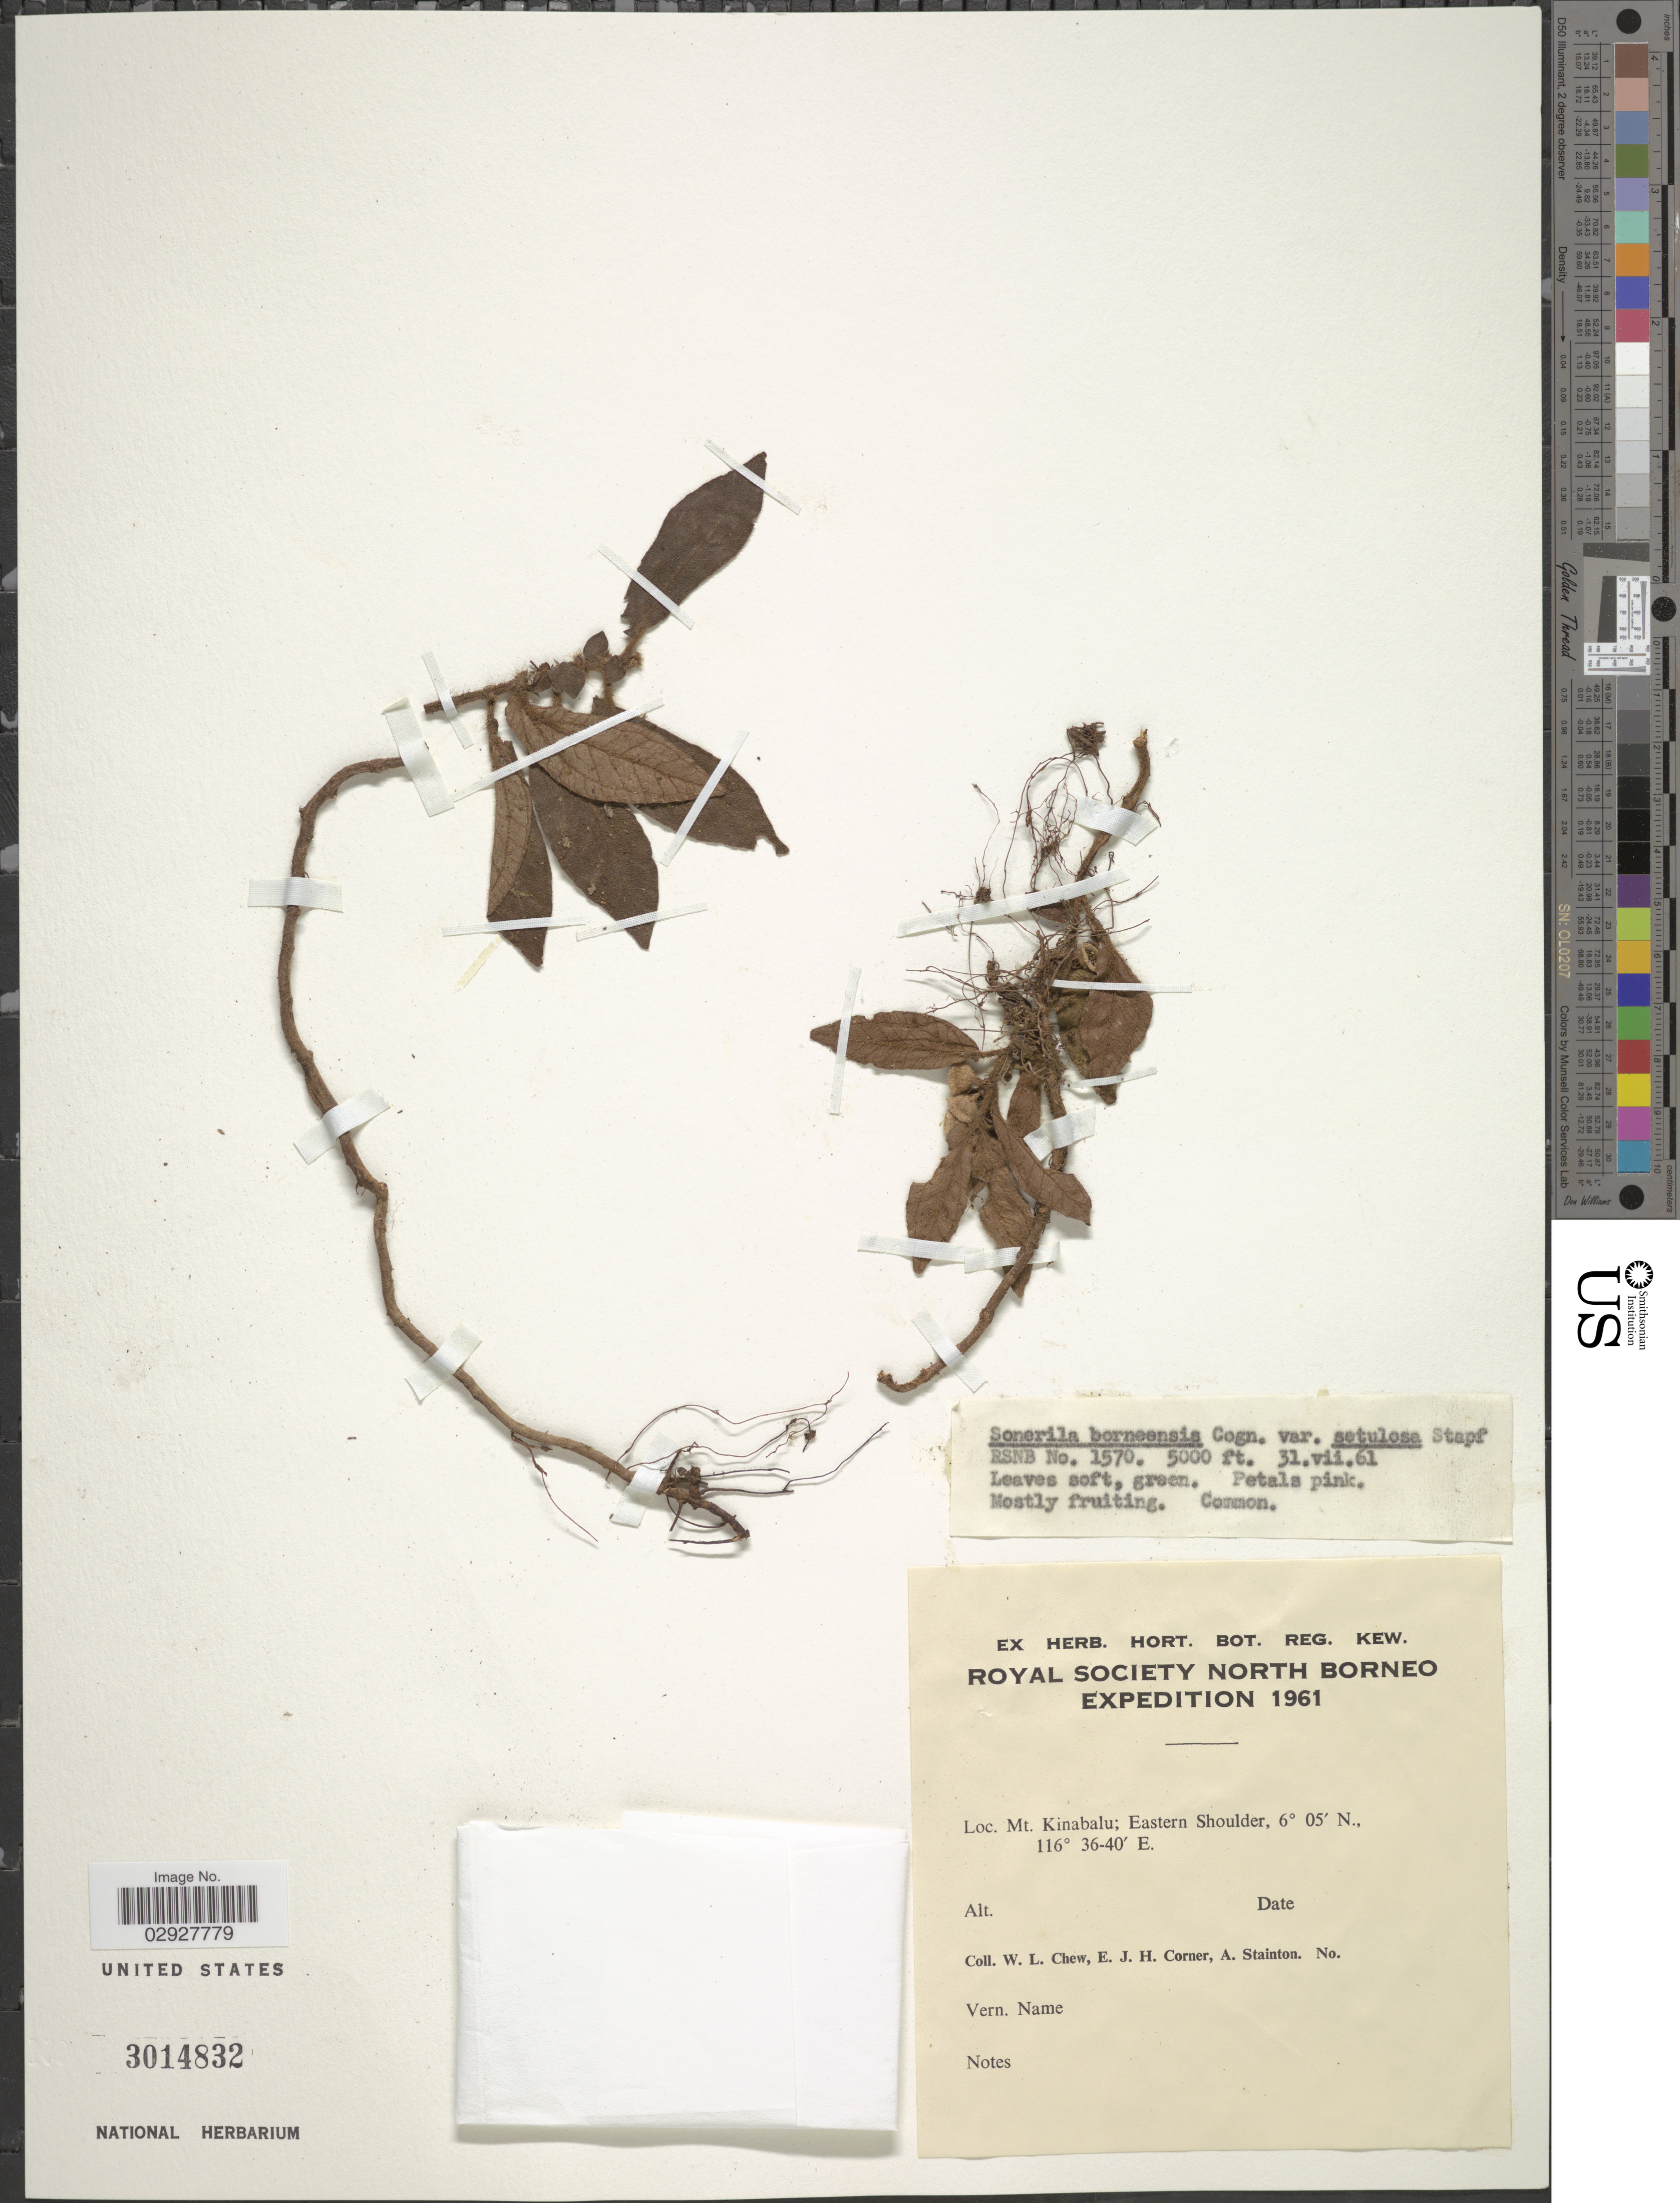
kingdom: Plantae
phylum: Tracheophyta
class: Magnoliopsida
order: Myrtales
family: Melastomataceae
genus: Sonerila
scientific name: Sonerila borneensis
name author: Cogn.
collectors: W. Chew, E. Corner & A. Stainton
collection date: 1961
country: Malaysia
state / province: Sabah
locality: Mt. Kinabalu; Eastern Shoulder.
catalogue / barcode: US 3014832